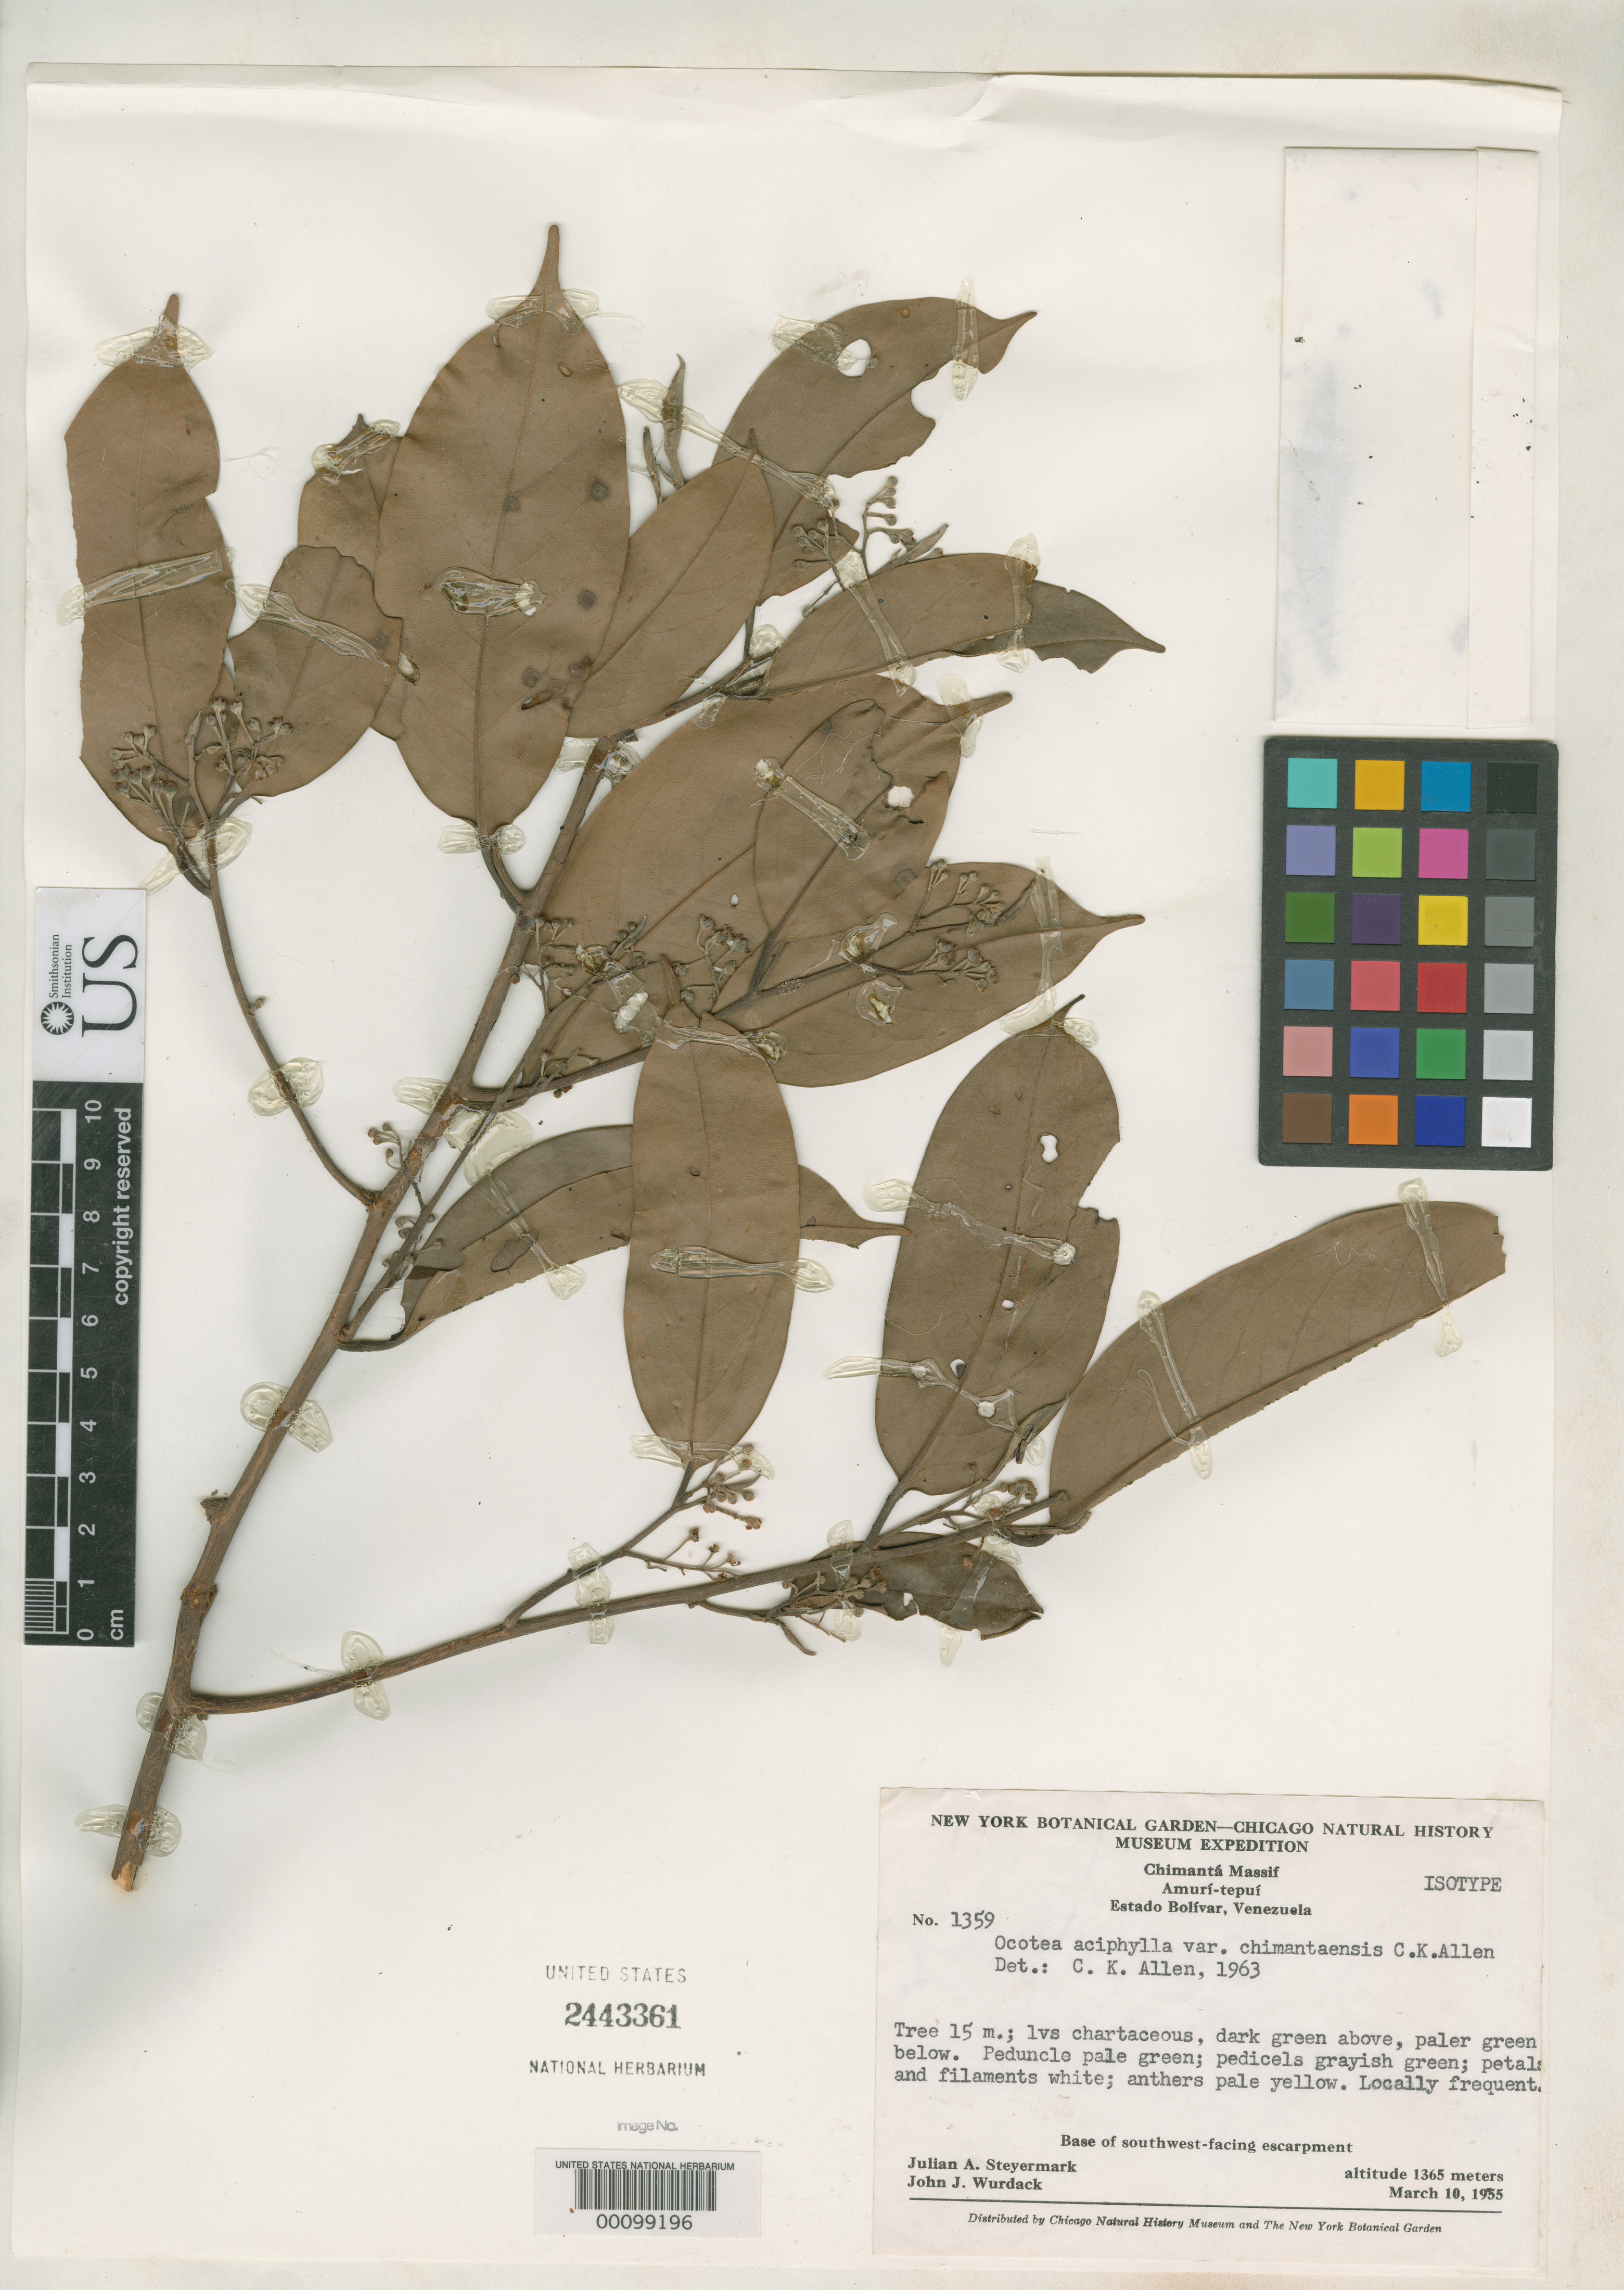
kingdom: Plantae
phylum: Tracheophyta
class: Magnoliopsida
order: Laurales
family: Lauraceae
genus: Ocotea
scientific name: Ocotea aciphylla var. chimantaensis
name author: C.K. Allen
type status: Isotype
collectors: J. Steyermark & J. J. Wurdack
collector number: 1359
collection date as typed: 10 Mar 1955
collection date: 1955-03-10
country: Venezuela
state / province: Bolivar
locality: Chimanta-Tepui.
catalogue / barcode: US 2443361